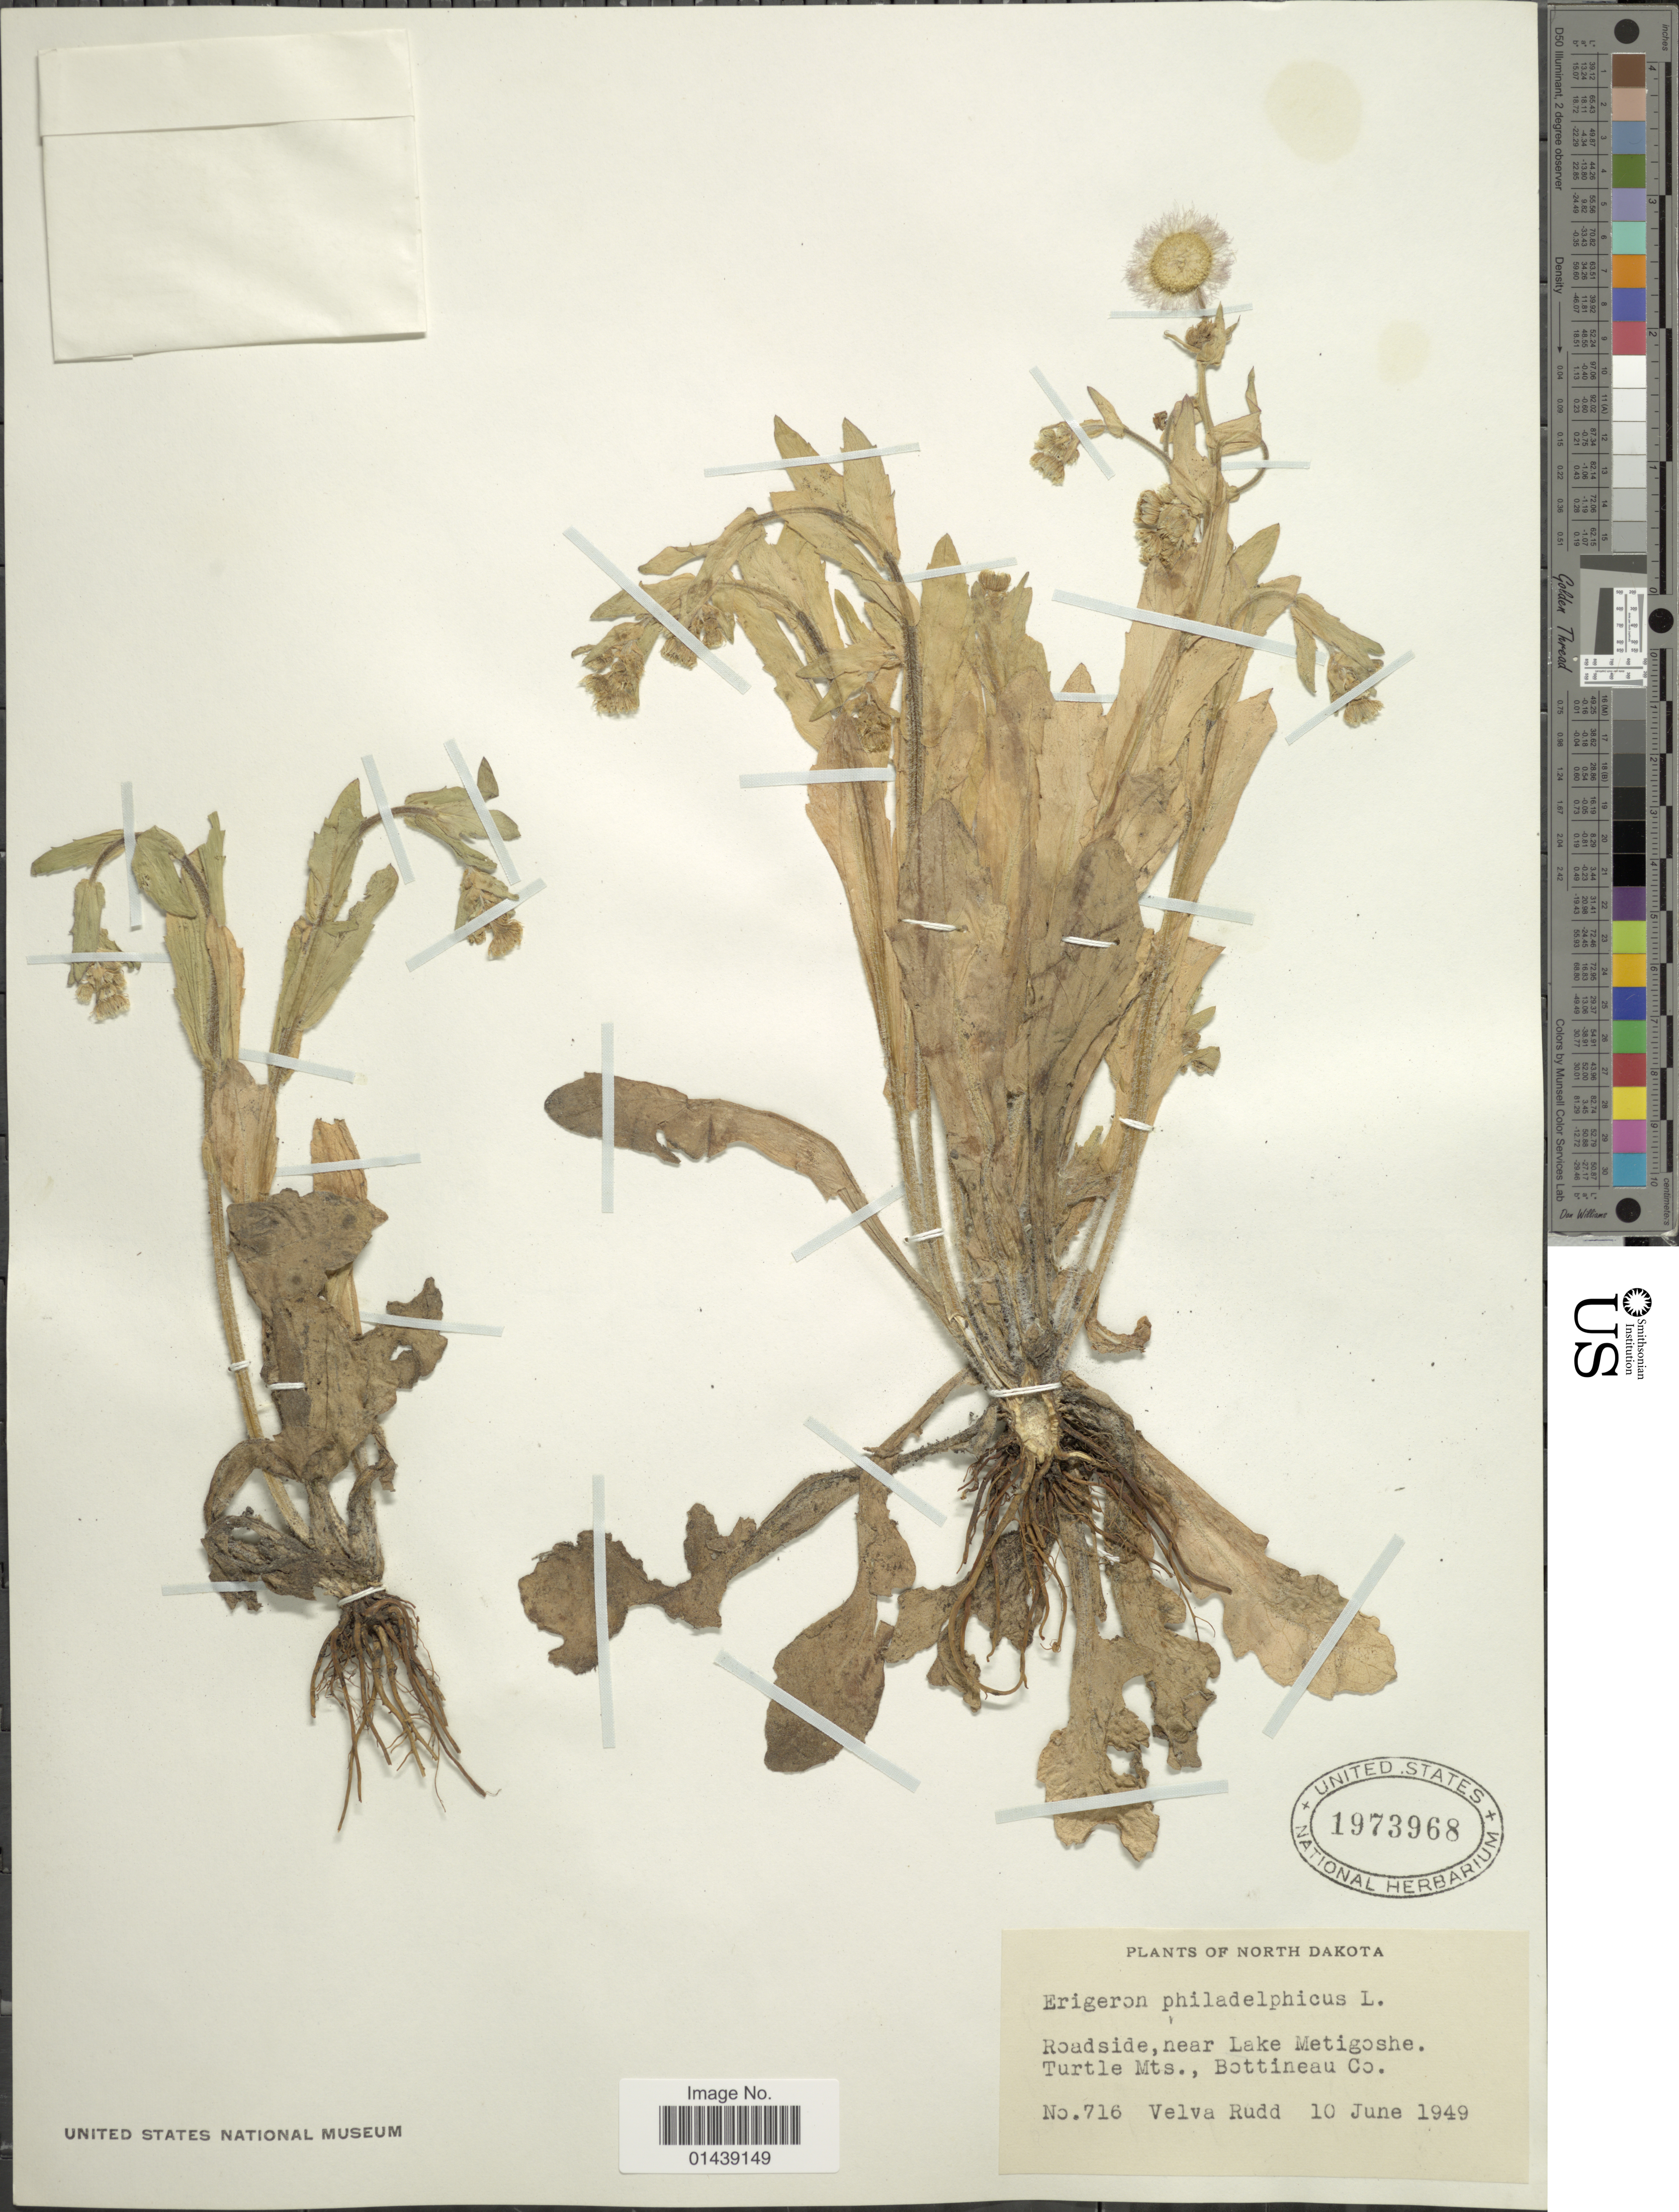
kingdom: Plantae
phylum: Tracheophyta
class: Magnoliopsida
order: Asterales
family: Asteraceae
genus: Erigeron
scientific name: Erigeron philadelphicus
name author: L.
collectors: V. E. Rudd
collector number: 716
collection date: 1949-06-10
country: United States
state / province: North Dakota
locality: Roadside, near Lake Metigoshe. Turtle Mts., Bottineau Co.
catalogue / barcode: US 1973968